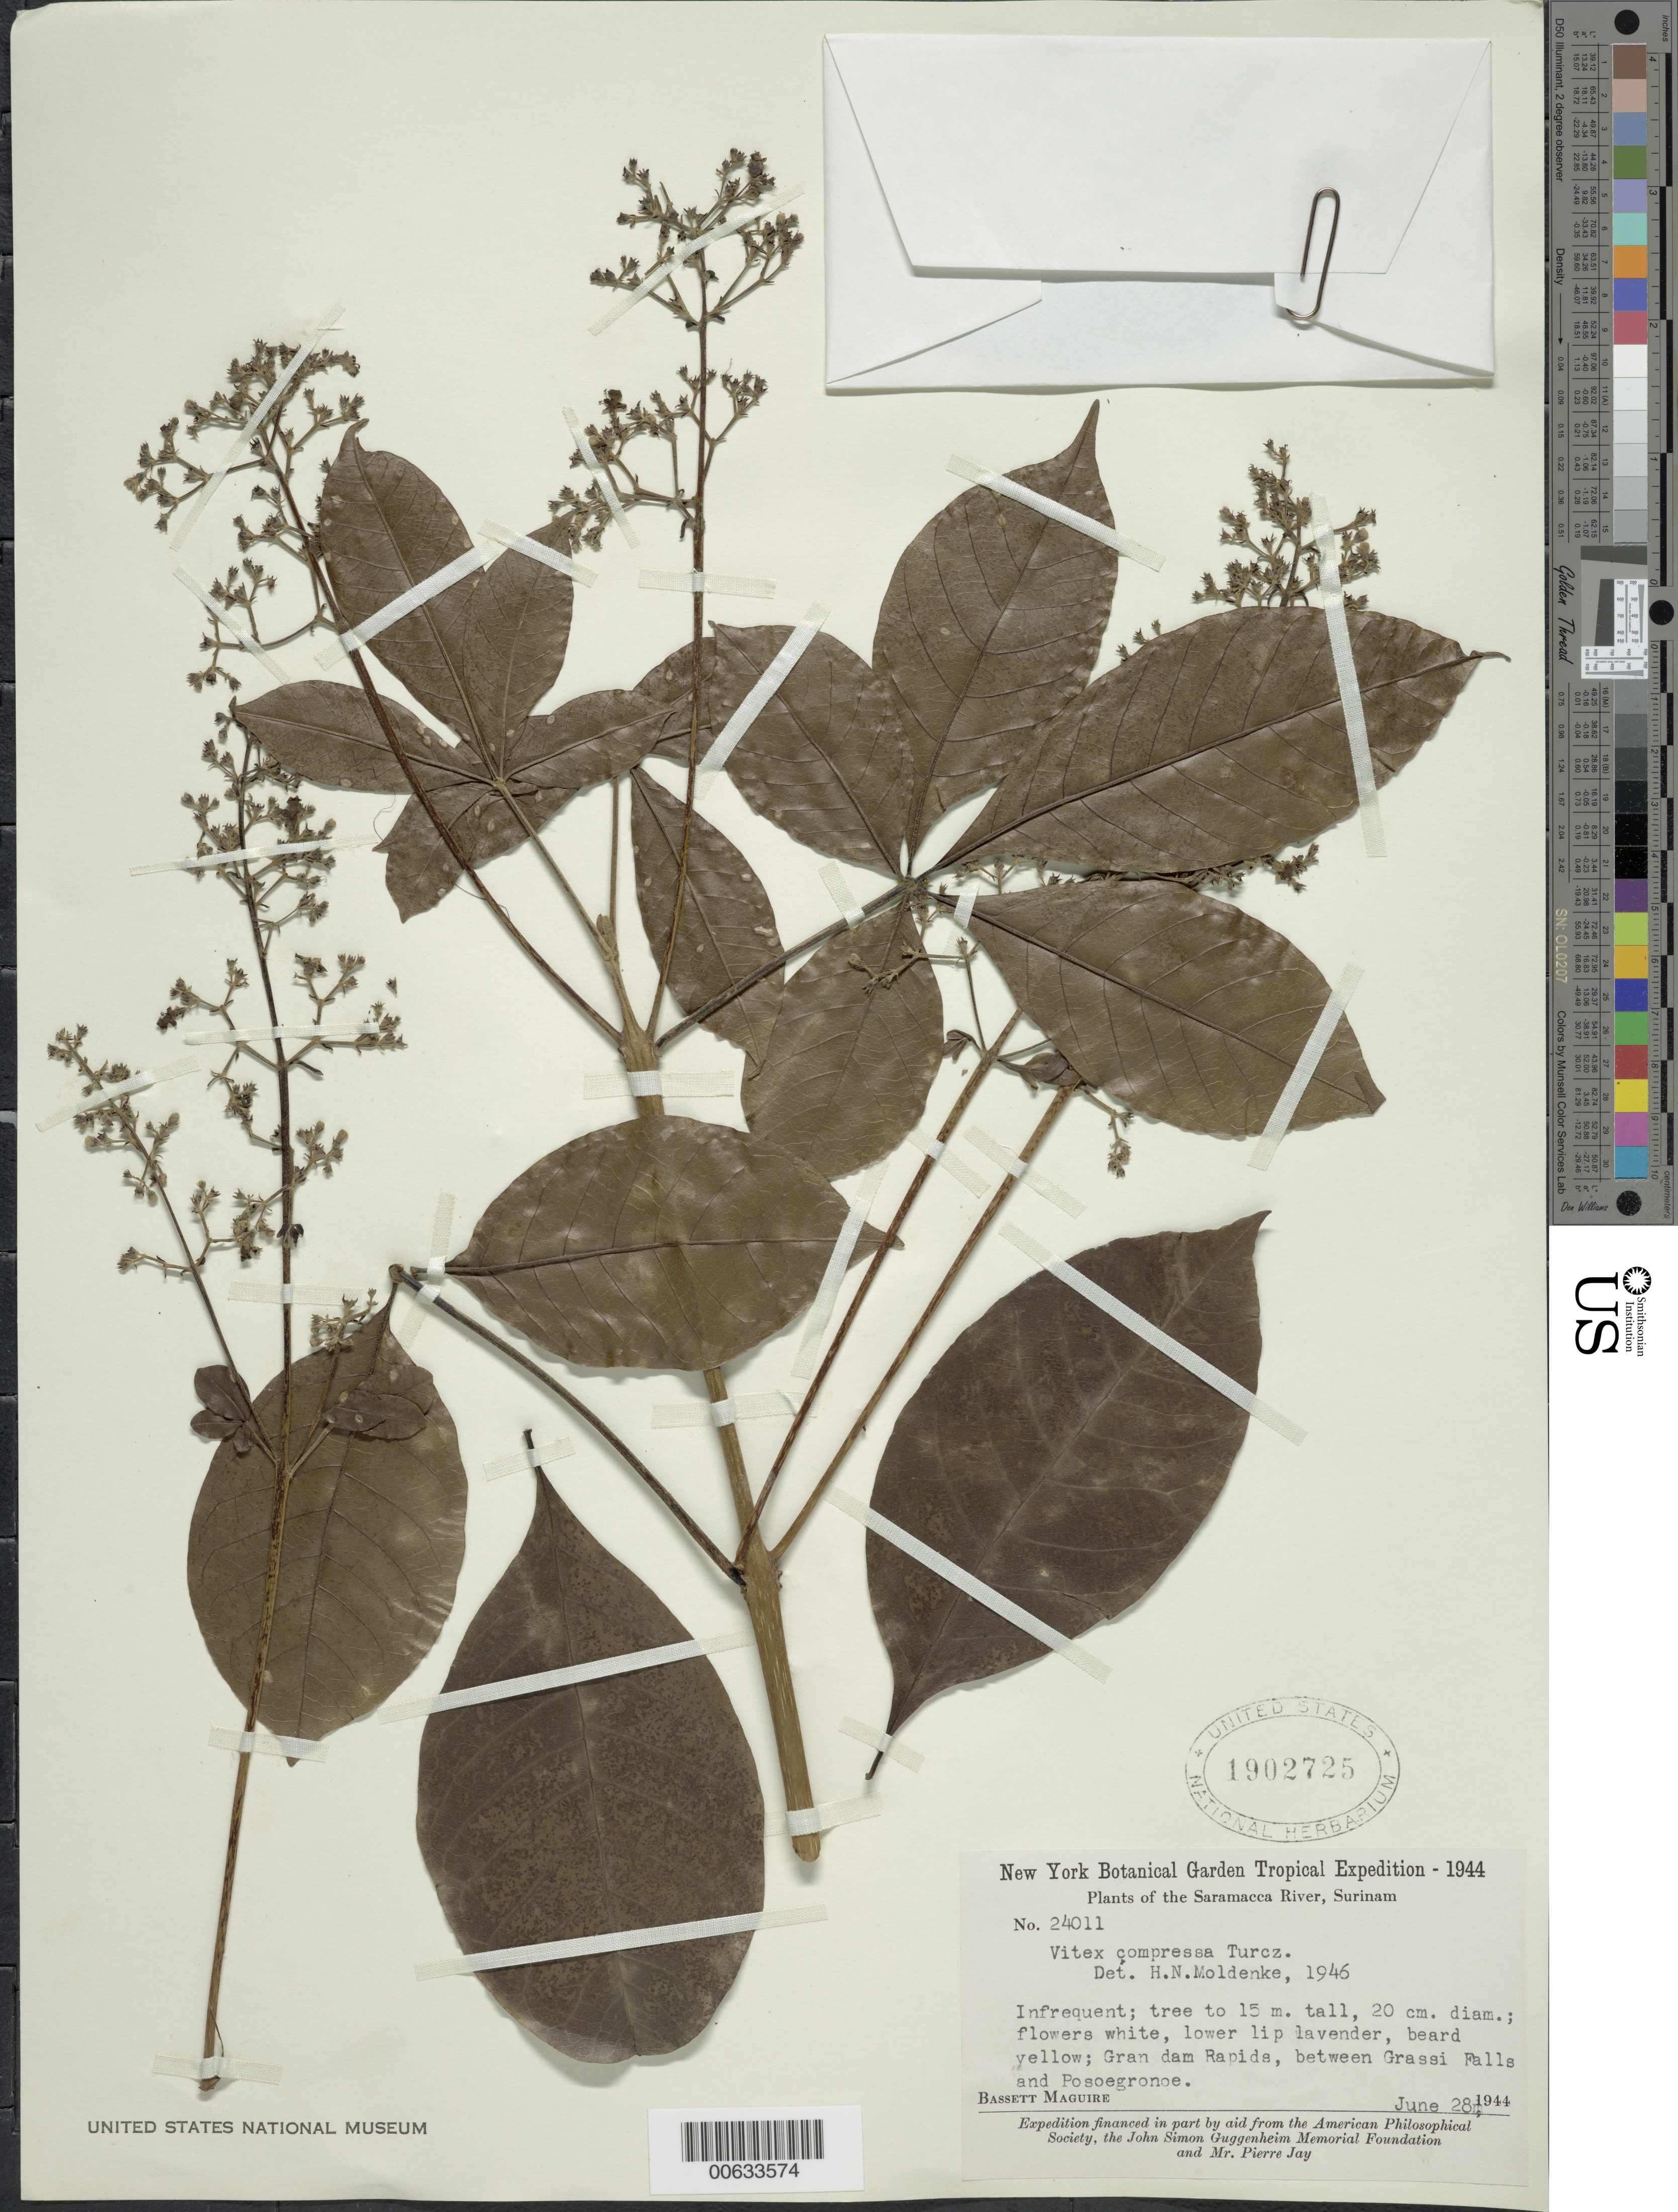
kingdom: Plantae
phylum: Tracheophyta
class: Magnoliopsida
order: Lamiales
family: Lamiaceae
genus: Vitex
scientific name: Vitex compressa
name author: Turcz.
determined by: Moldenke, H. N.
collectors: B. Maguire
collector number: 24011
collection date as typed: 28-Jun-44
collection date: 1944-06-28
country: Suriname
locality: Saramacca River, betw. Grassi Falls and Posoegronoe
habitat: Rapids along river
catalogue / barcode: US 1902725